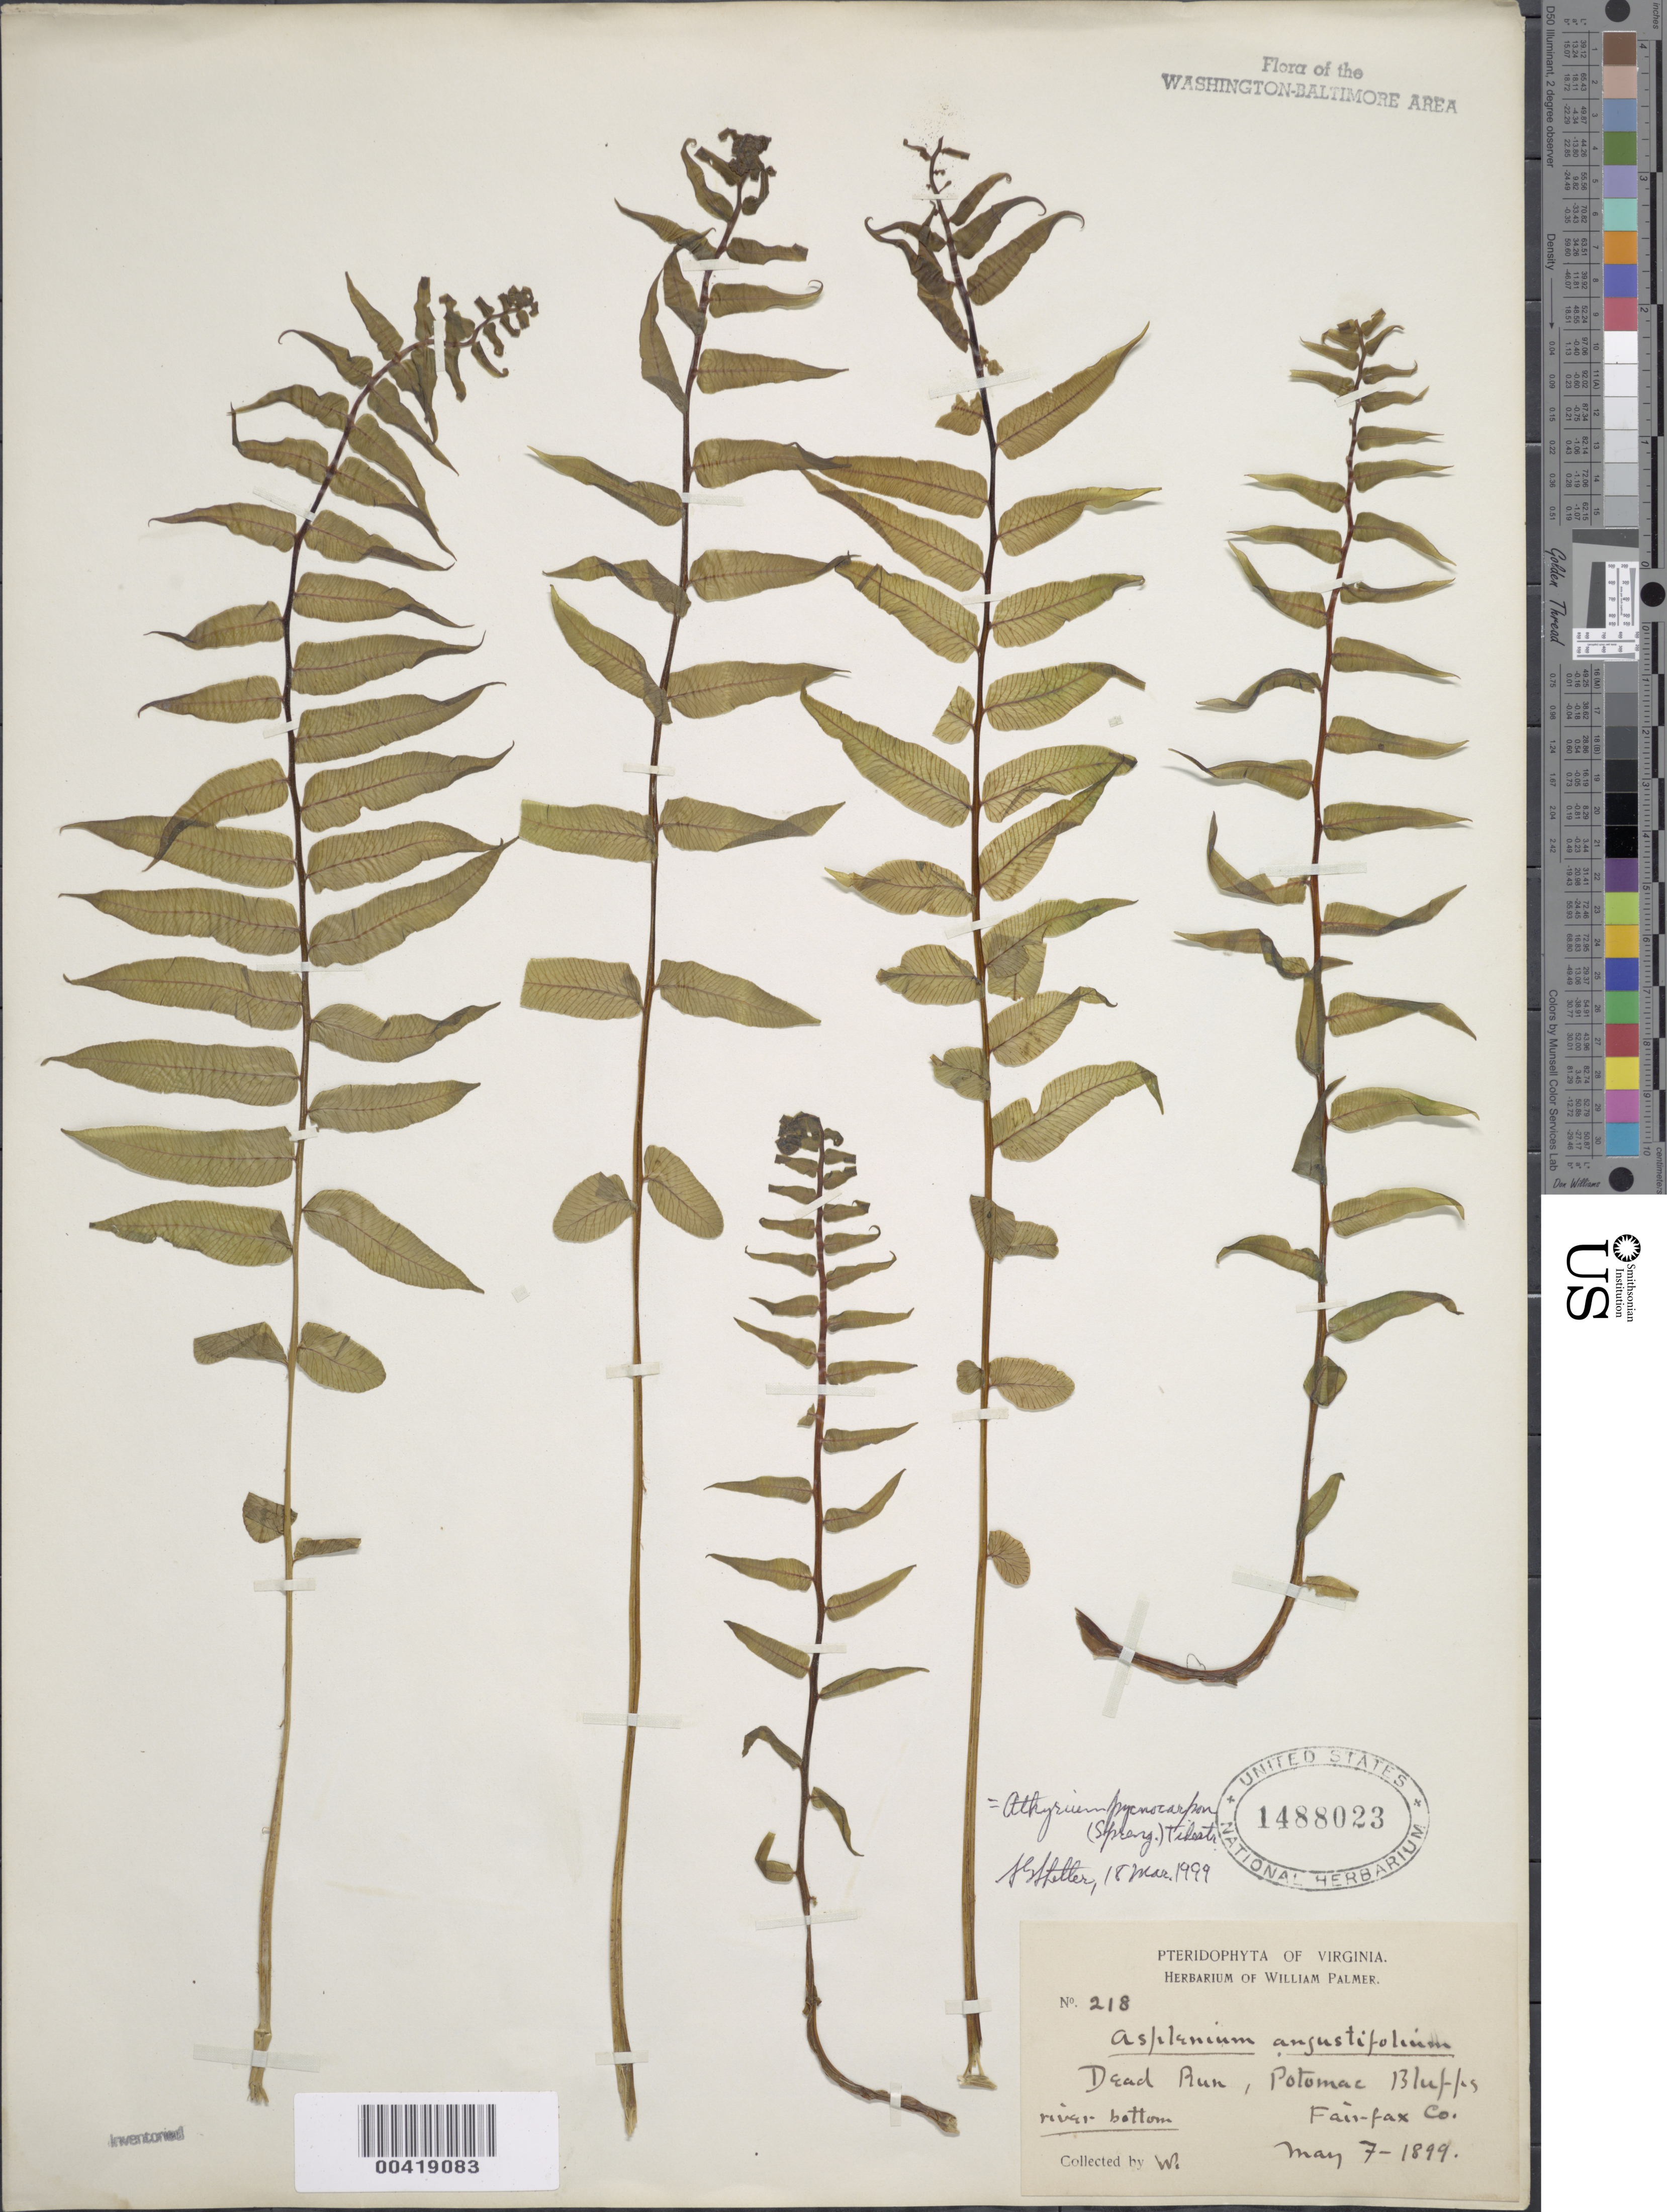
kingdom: Plantae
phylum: Tracheophyta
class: Polypodiopsida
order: Polypodiales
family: Diplaziopsidaceae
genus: Homalosorus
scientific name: Homalosorus pycnocarpos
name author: (Spreng.) Pic. Serm.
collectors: W. Palmer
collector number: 218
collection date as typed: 07 May 1899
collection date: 1899-05-07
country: United States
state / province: Virginia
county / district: Fairfax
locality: Dead Run, Potomac Bluffs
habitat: River bottom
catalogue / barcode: US 1488023